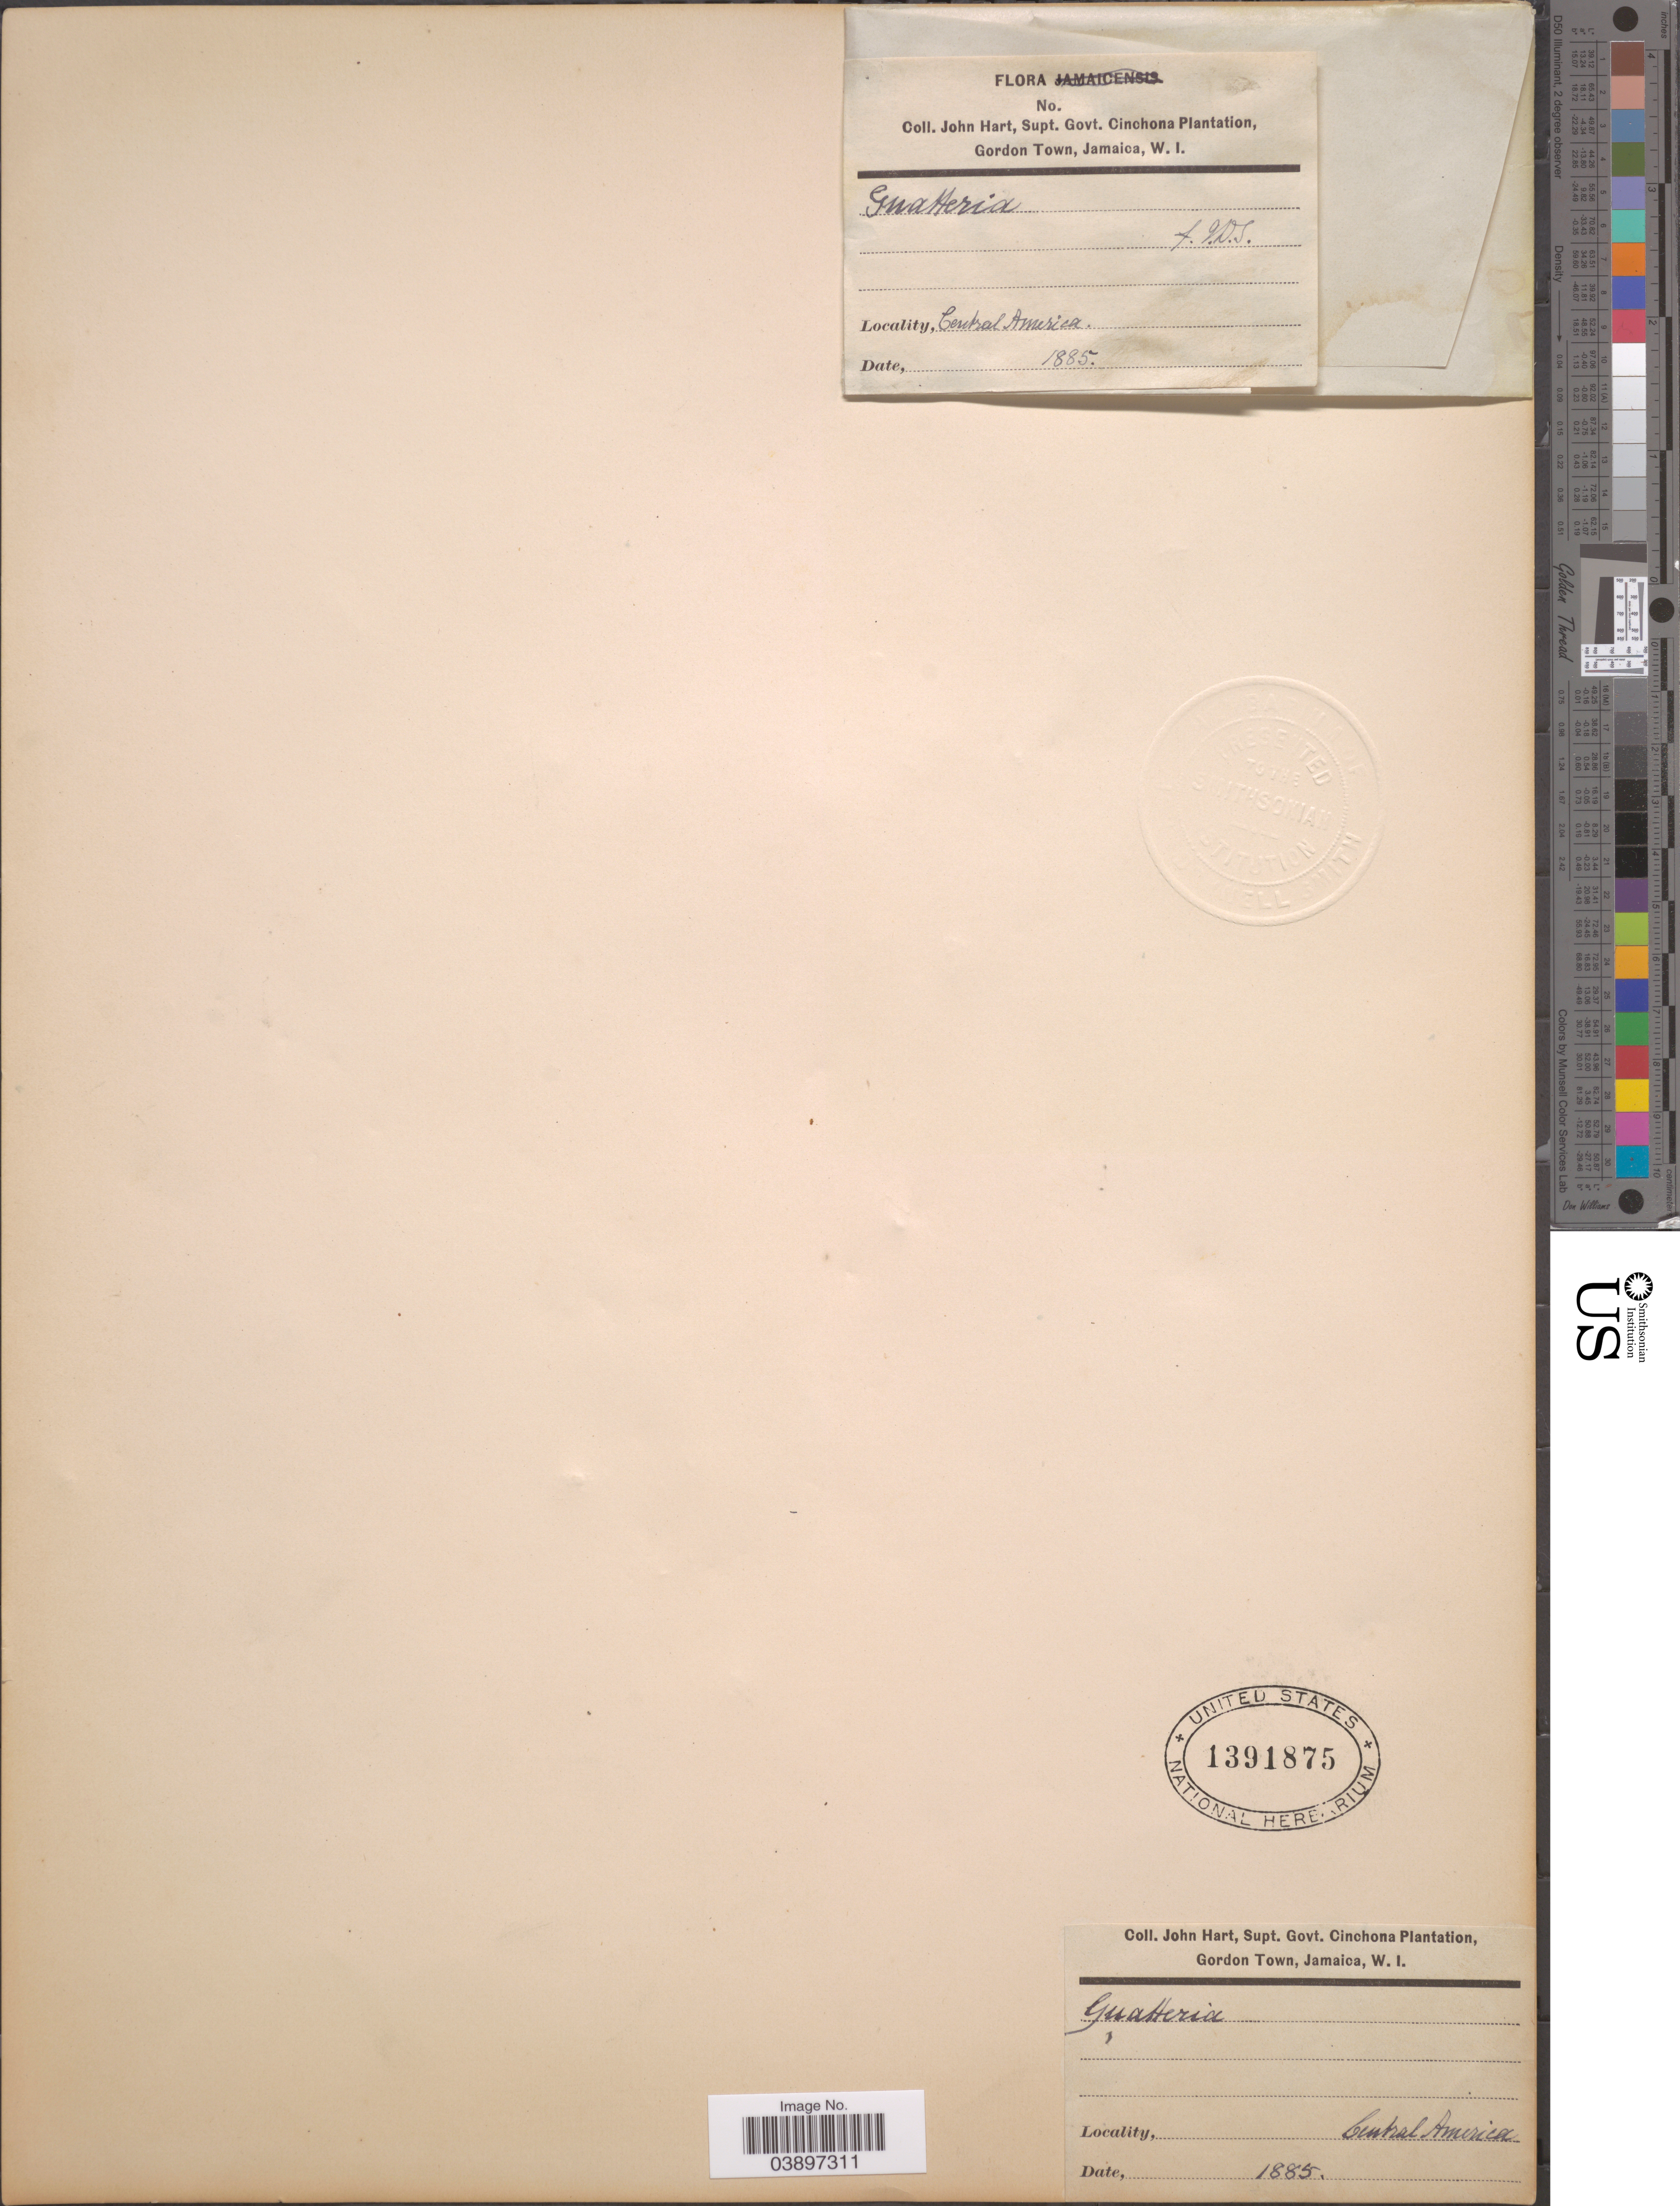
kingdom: Plantae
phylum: Tracheophyta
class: Magnoliopsida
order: Magnoliales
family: Annonaceae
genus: Guatteria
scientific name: Guatteria sp.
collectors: J. H. Hart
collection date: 1885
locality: Cinchona Plantation, Gordon Town, Jamaica [unsure placement] Central America.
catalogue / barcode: US 1391875